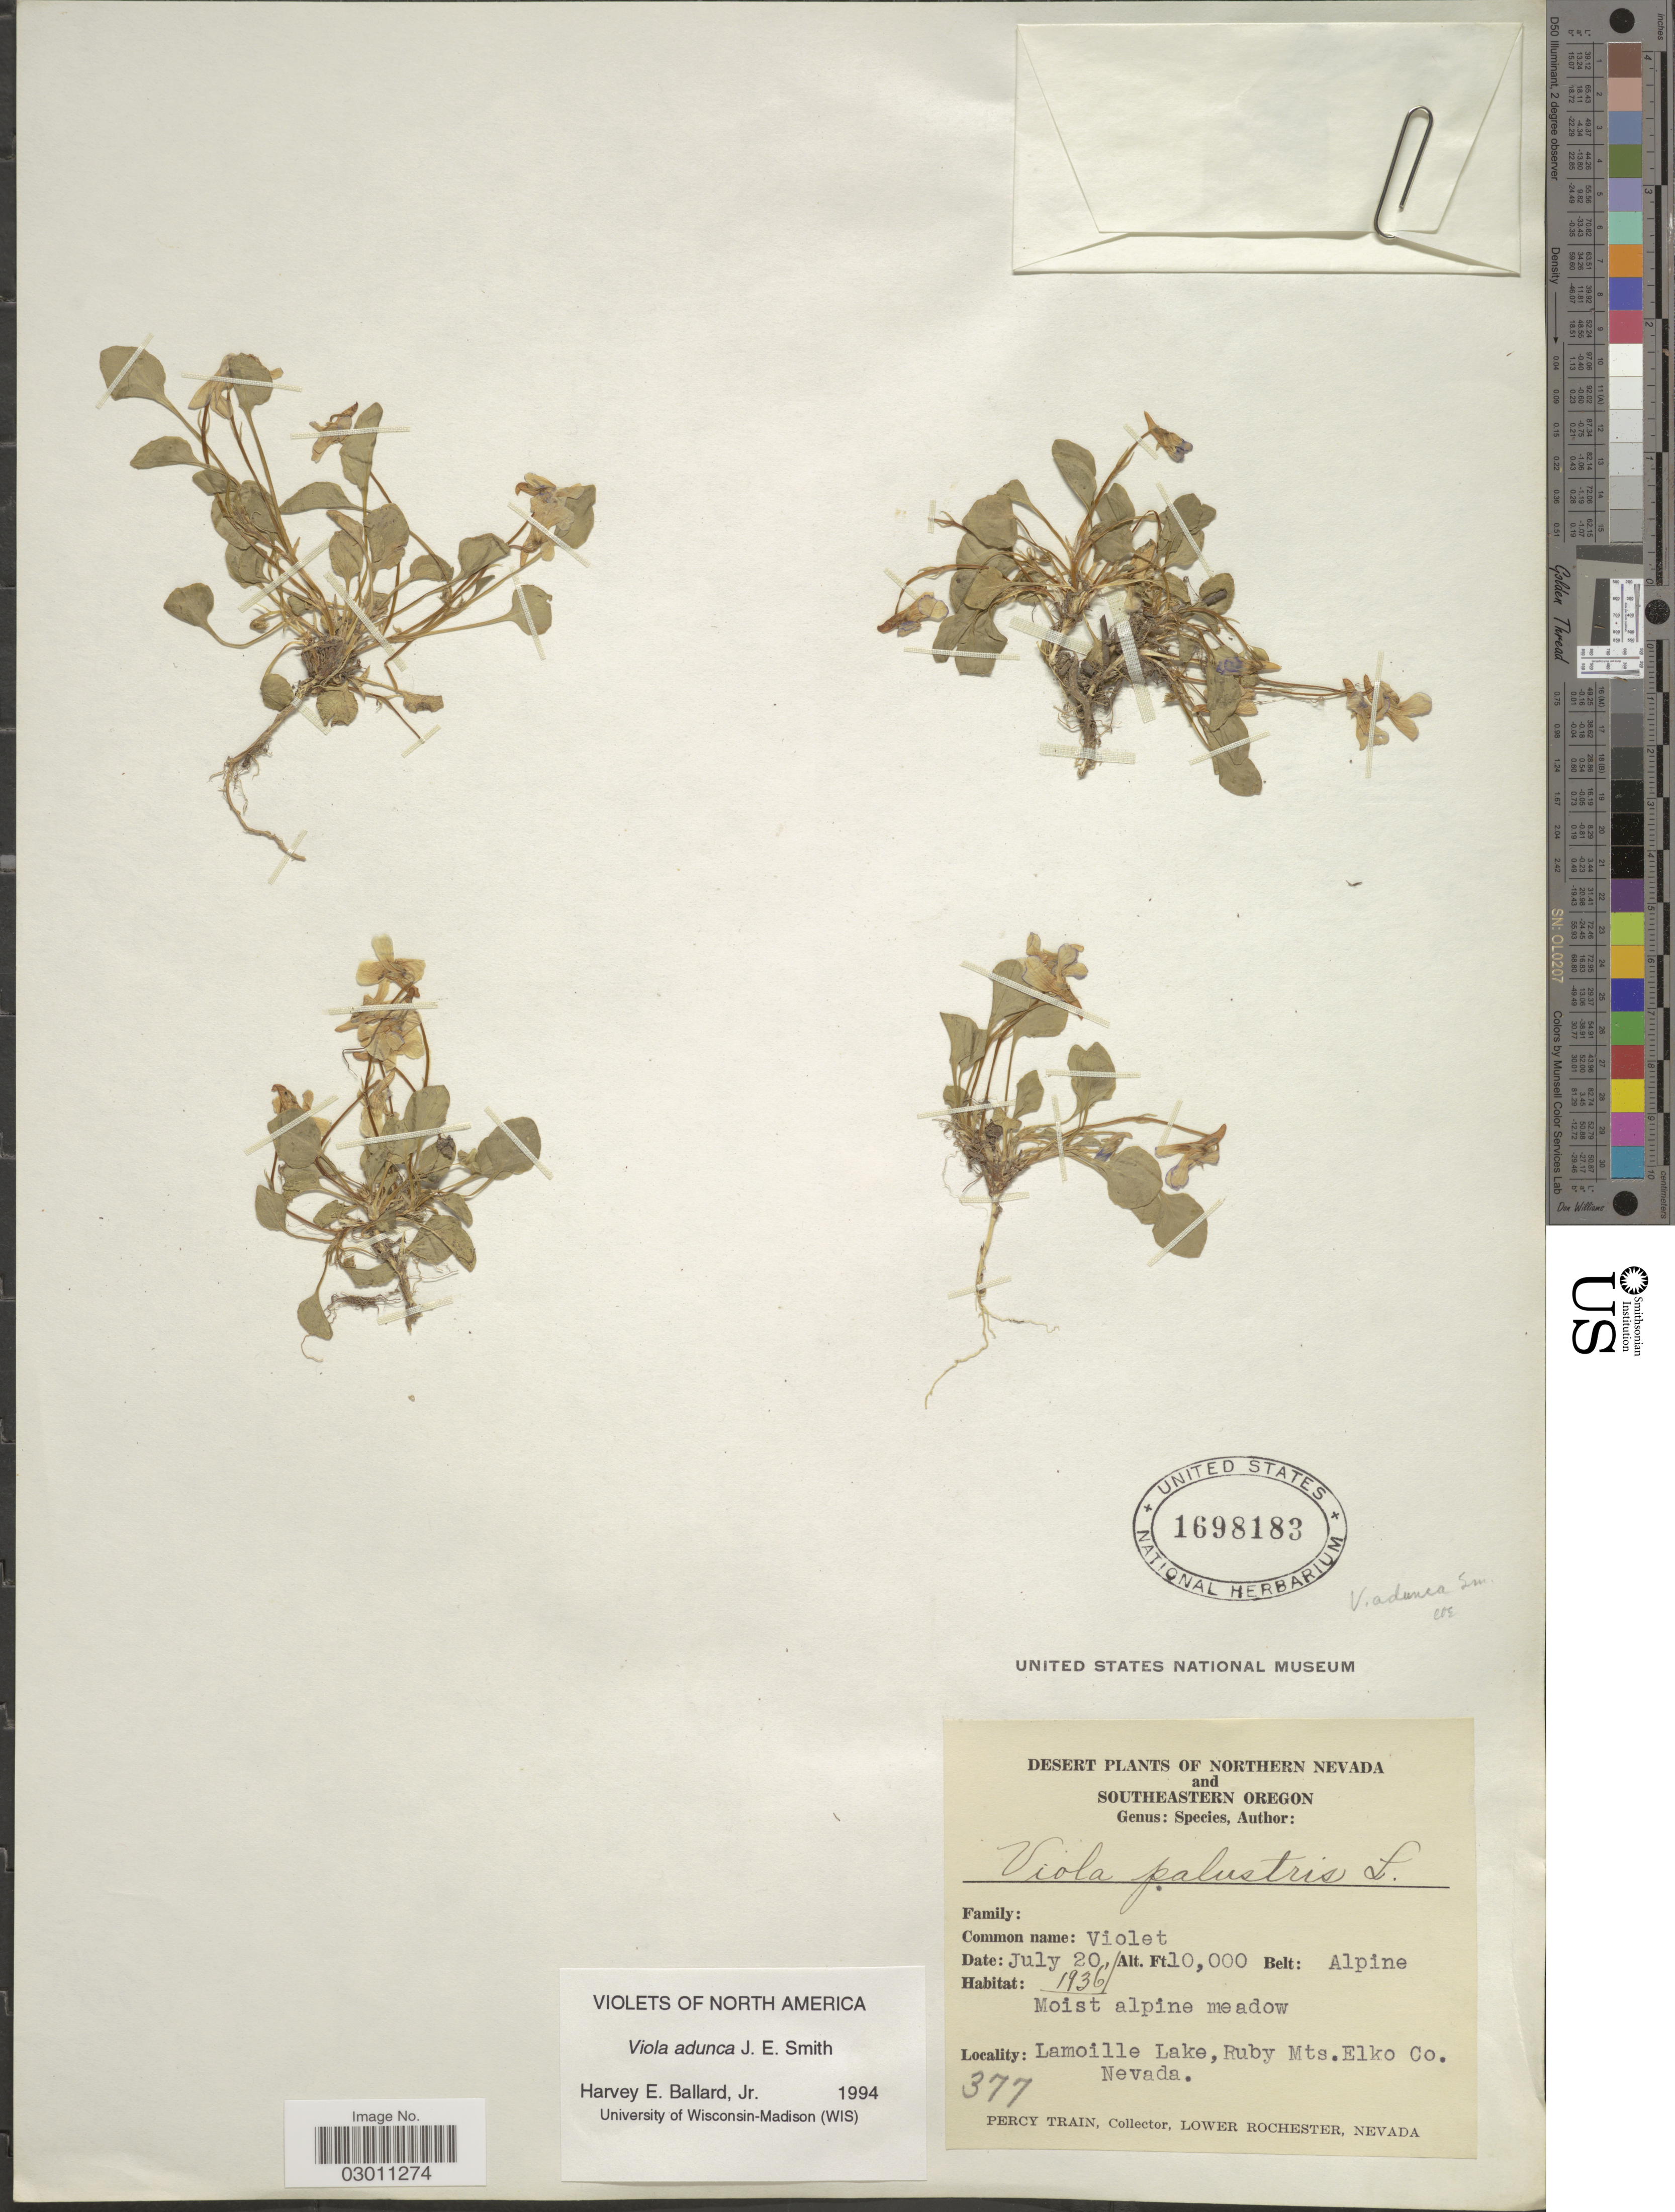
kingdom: Plantae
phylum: Tracheophyta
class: Magnoliopsida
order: Malpighiales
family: Violaceae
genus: Viola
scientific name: Viola adunca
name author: Sm.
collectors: P. Train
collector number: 377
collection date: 1936-07-20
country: United States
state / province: Nevada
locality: Northern Nevada. Lamoille Lake, Ruby Mts. Elko Co.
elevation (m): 3048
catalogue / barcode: US 1698183